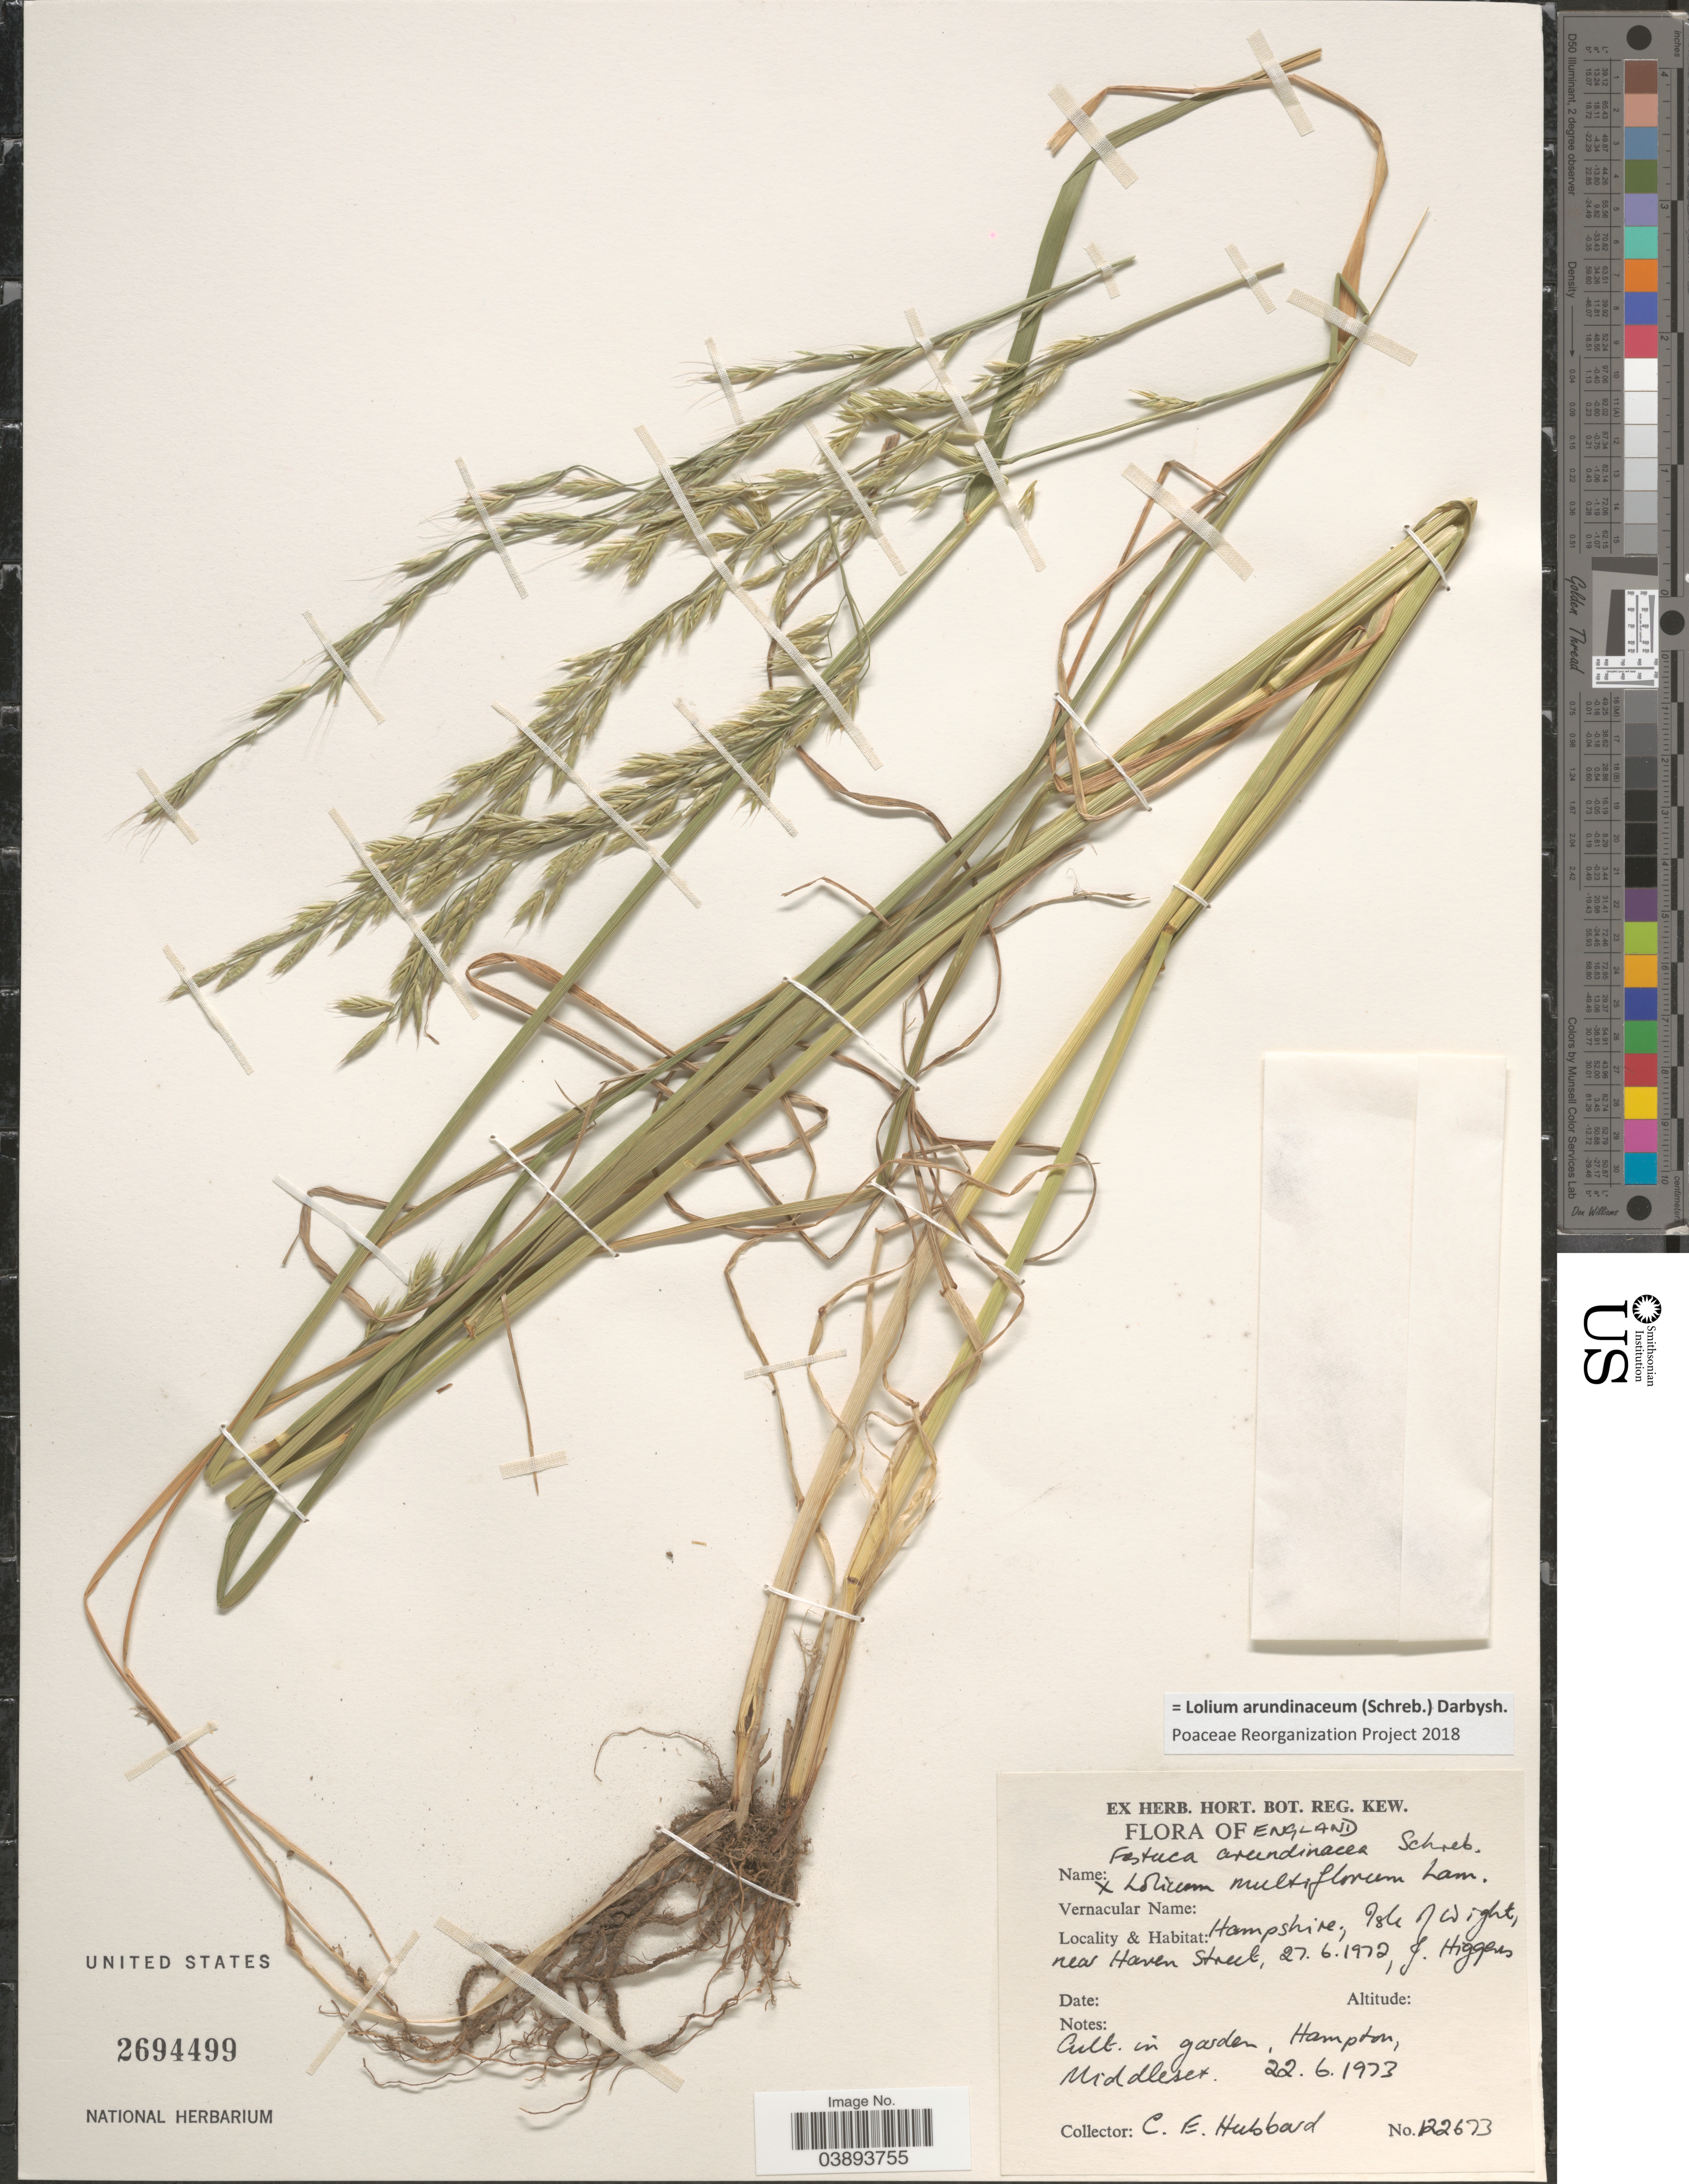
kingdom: Plantae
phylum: Tracheophyta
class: Liliopsida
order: Poales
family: Poaceae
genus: Lolium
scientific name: Lolium arundinaceum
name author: (Schreb.) Darbysh.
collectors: C. E. Hubbard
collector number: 122673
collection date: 1933-06-22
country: United Kingdom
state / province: England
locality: Cult in garden, Hampton, Middlesex.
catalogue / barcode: US 2694499